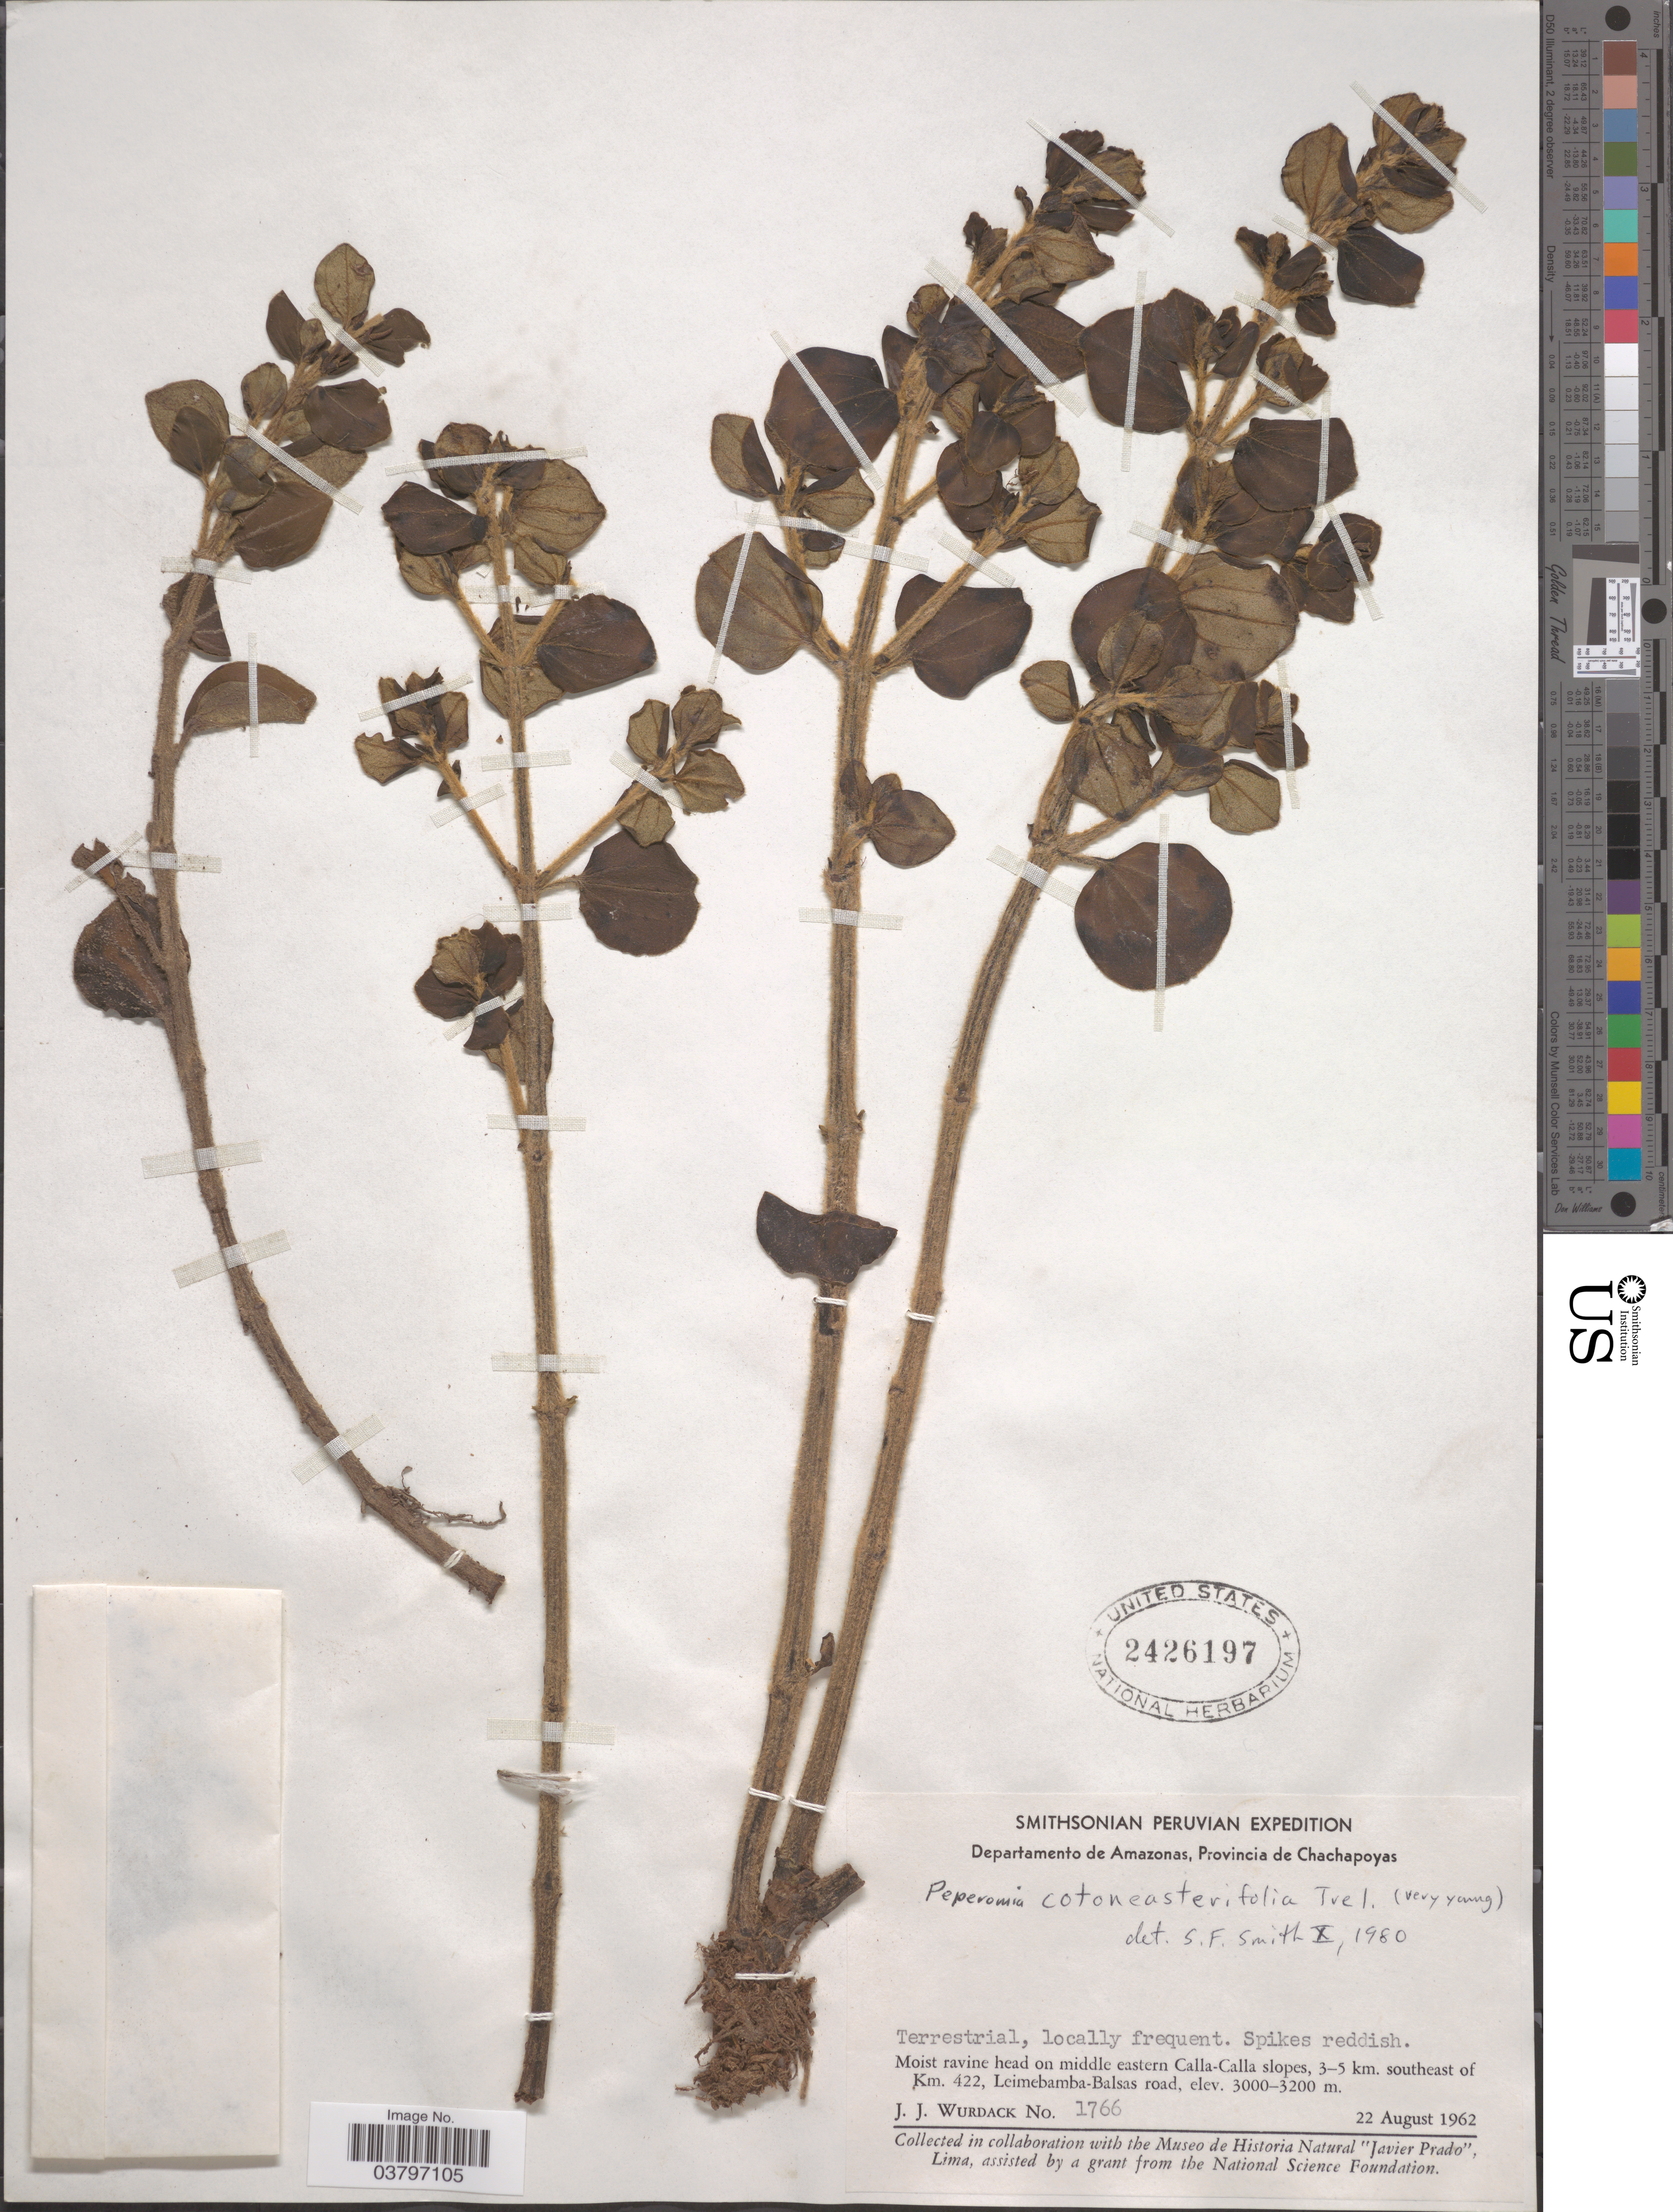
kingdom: Plantae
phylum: Tracheophyta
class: Magnoliopsida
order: Piperales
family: Piperaceae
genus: Peperomia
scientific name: Peperomia cotoneasterifolia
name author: Trel. in J.F. Macbr.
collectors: J. J. Wurdack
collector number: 1766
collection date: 1962-08-22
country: Peru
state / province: Amazonas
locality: Departamento de Amazonas, Provincia de Chachapoyas. Moist ravine head on middle eastern Calla-Calla slopes, 3-5 km. southeast of Km. 422, Leimebamba-Balsas road.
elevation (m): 3000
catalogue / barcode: US 2426197